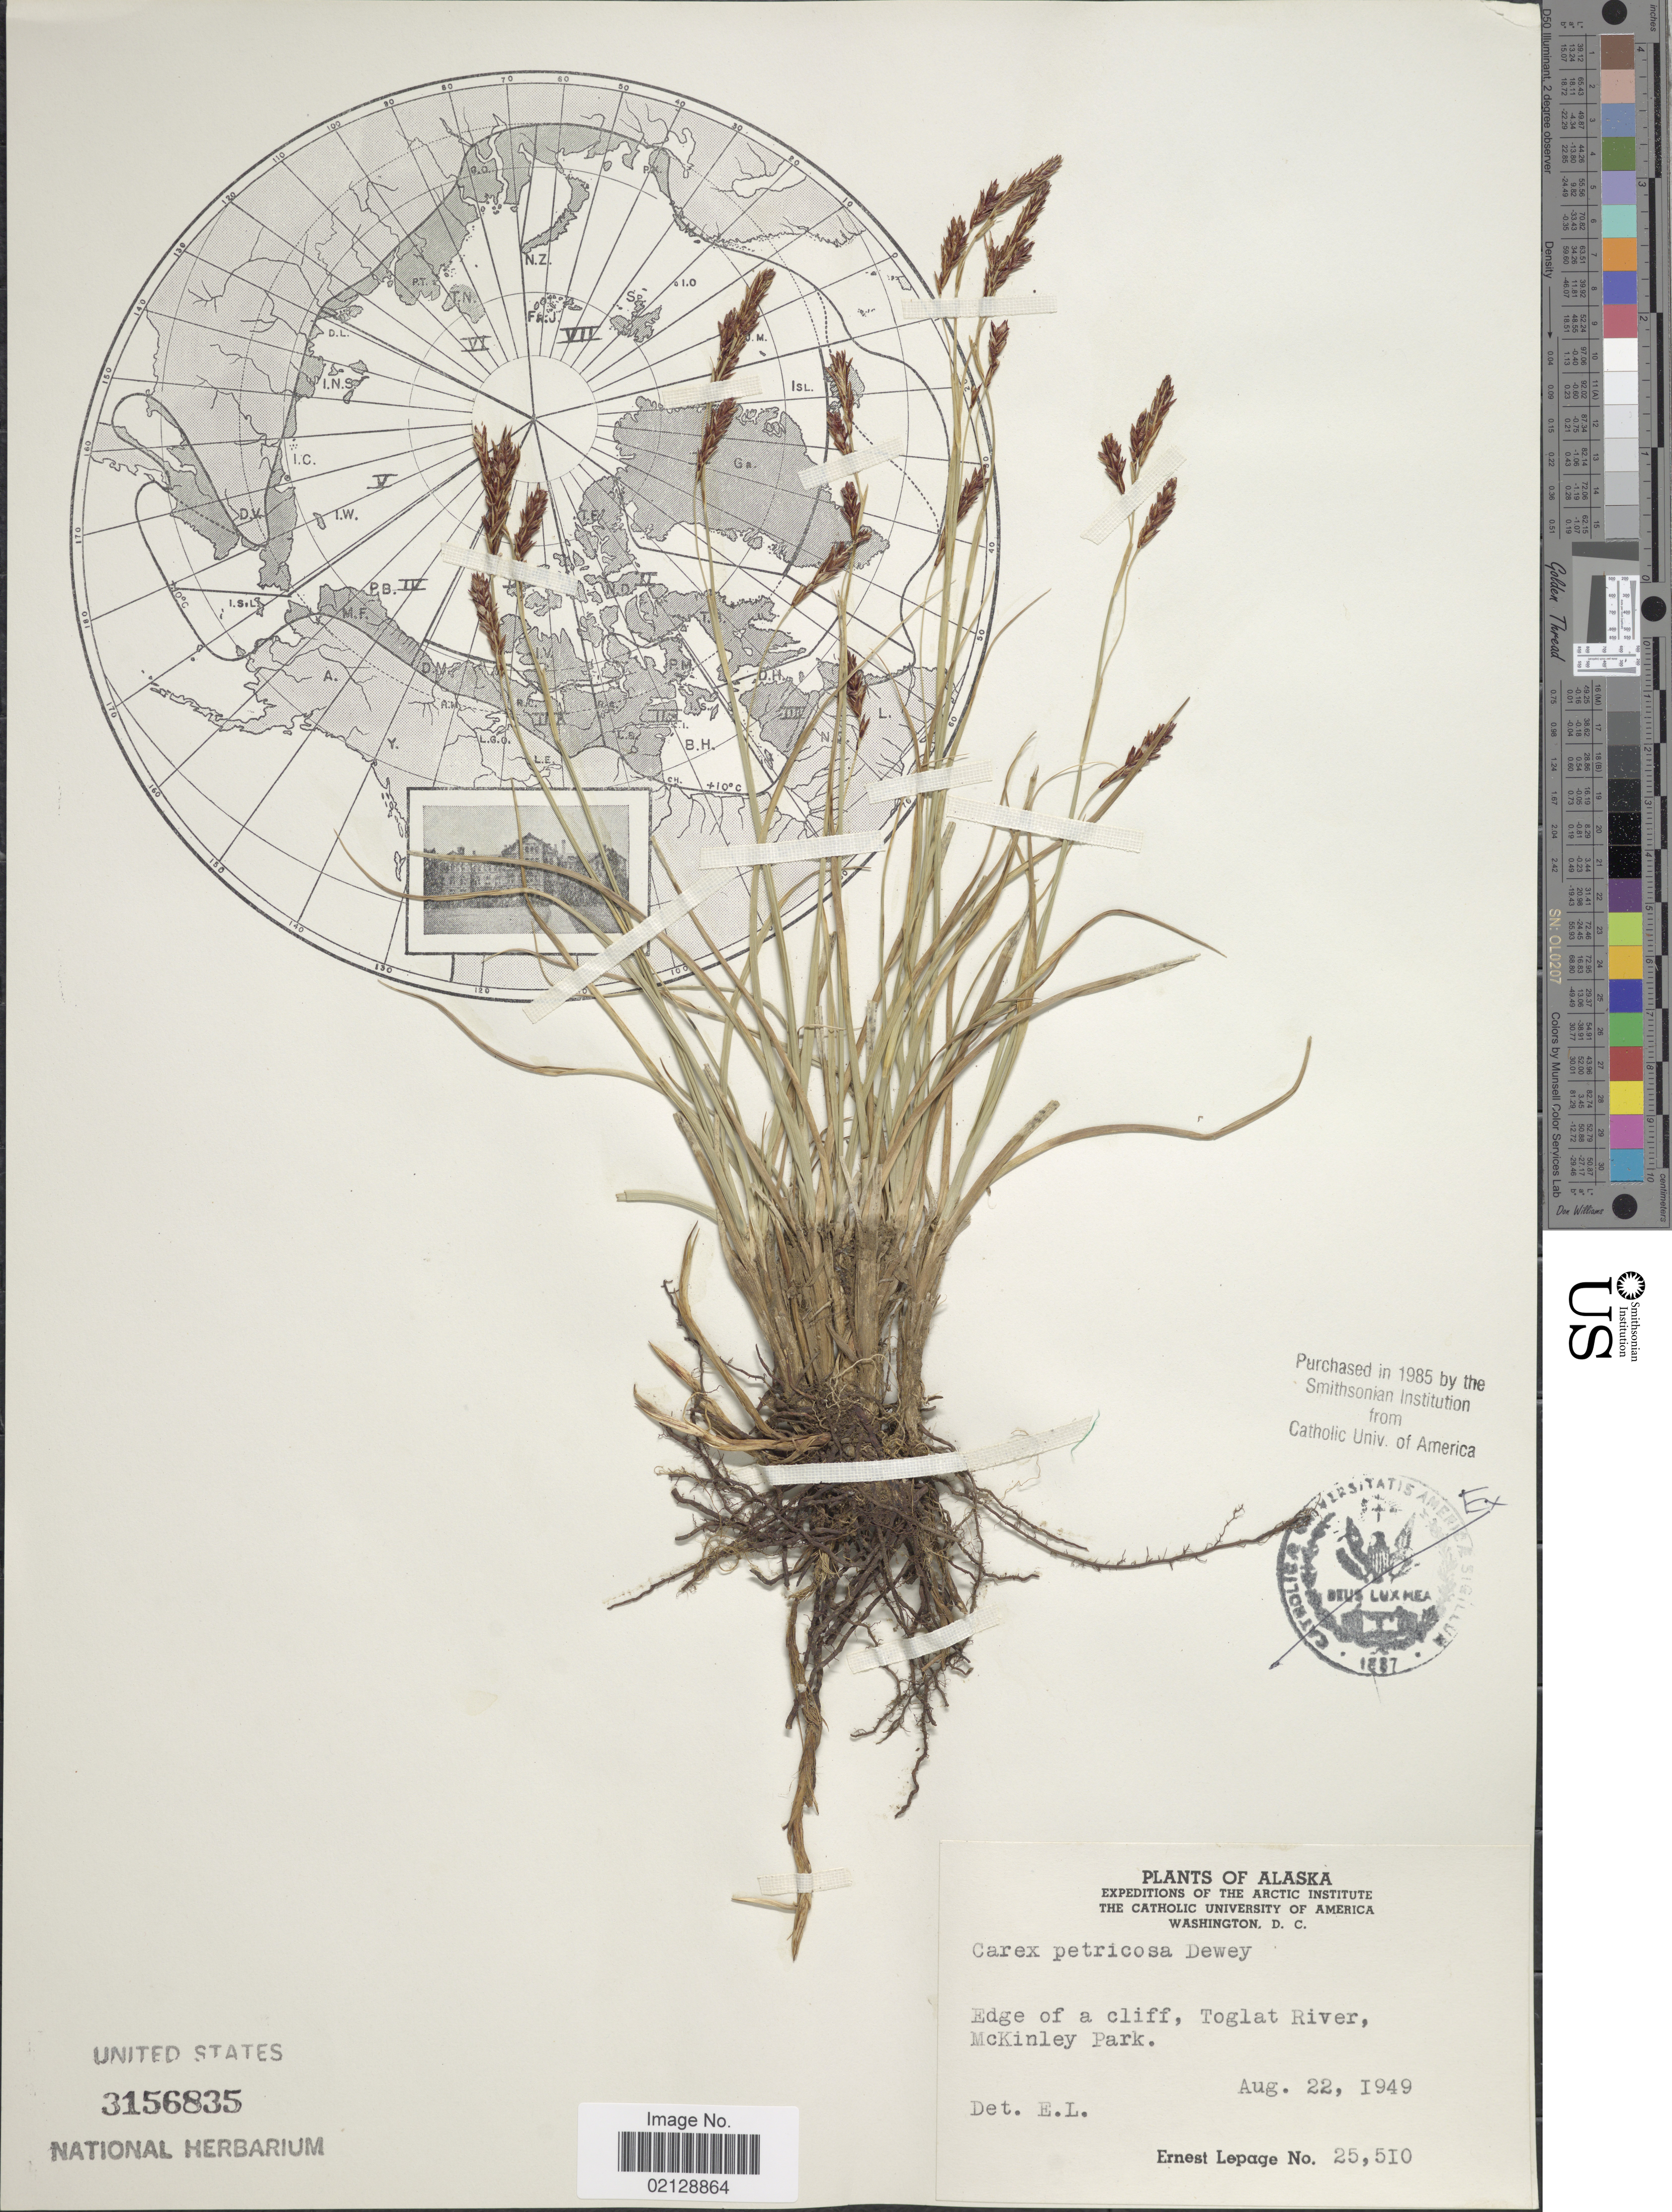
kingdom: Plantae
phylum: Tracheophyta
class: Liliopsida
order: Poales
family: Cyperaceae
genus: Carex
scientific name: Carex petricosa var. petricosa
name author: Dewey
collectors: E. Lepage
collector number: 25510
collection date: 1949-08-22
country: United States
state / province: Alaska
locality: Edge of a cliff, Toglat River, McKinley Park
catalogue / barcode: US 3156835